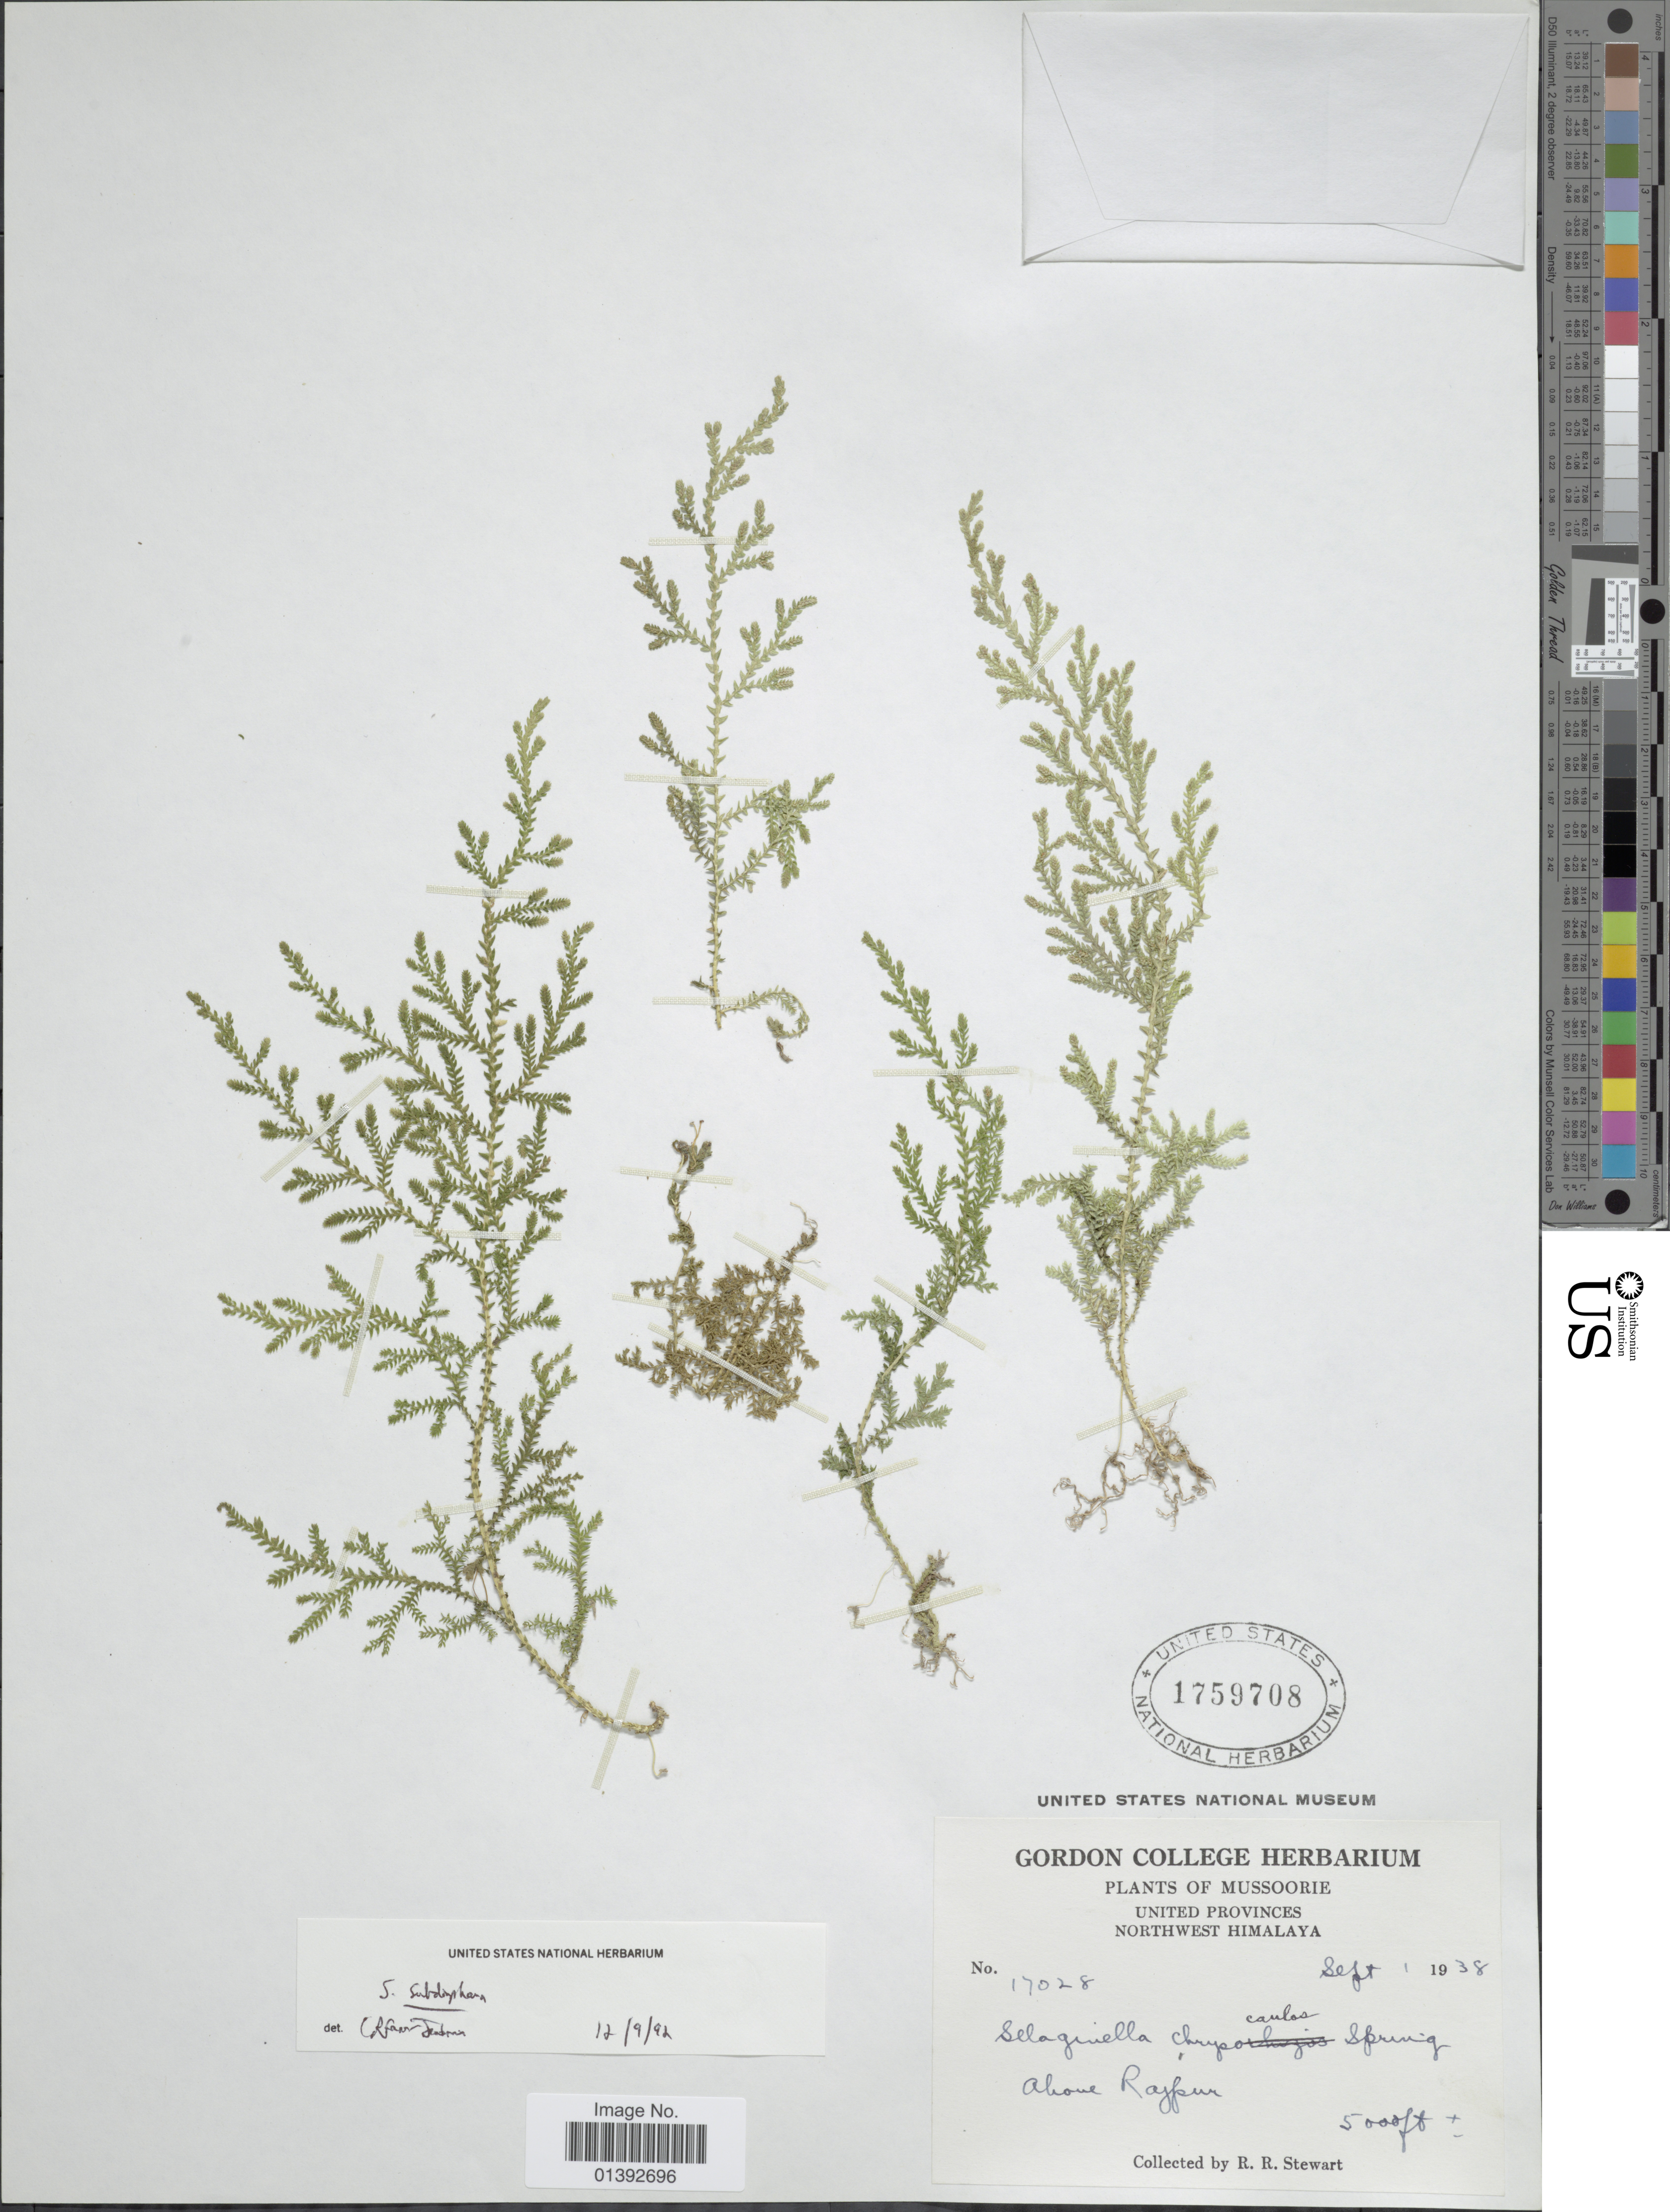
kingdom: Plantae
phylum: Tracheophyta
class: Lycopodiopsida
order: Selaginellales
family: Selaginellaceae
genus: Selaginella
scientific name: Selaginella chrysocaulos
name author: (Hook. & Grev.) Spring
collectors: R. R. Stewart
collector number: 17028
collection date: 1938-09-01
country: India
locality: Mussoorie, United Province, Northwest Himalaya, above Rajpur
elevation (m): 1524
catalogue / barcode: US 1759708